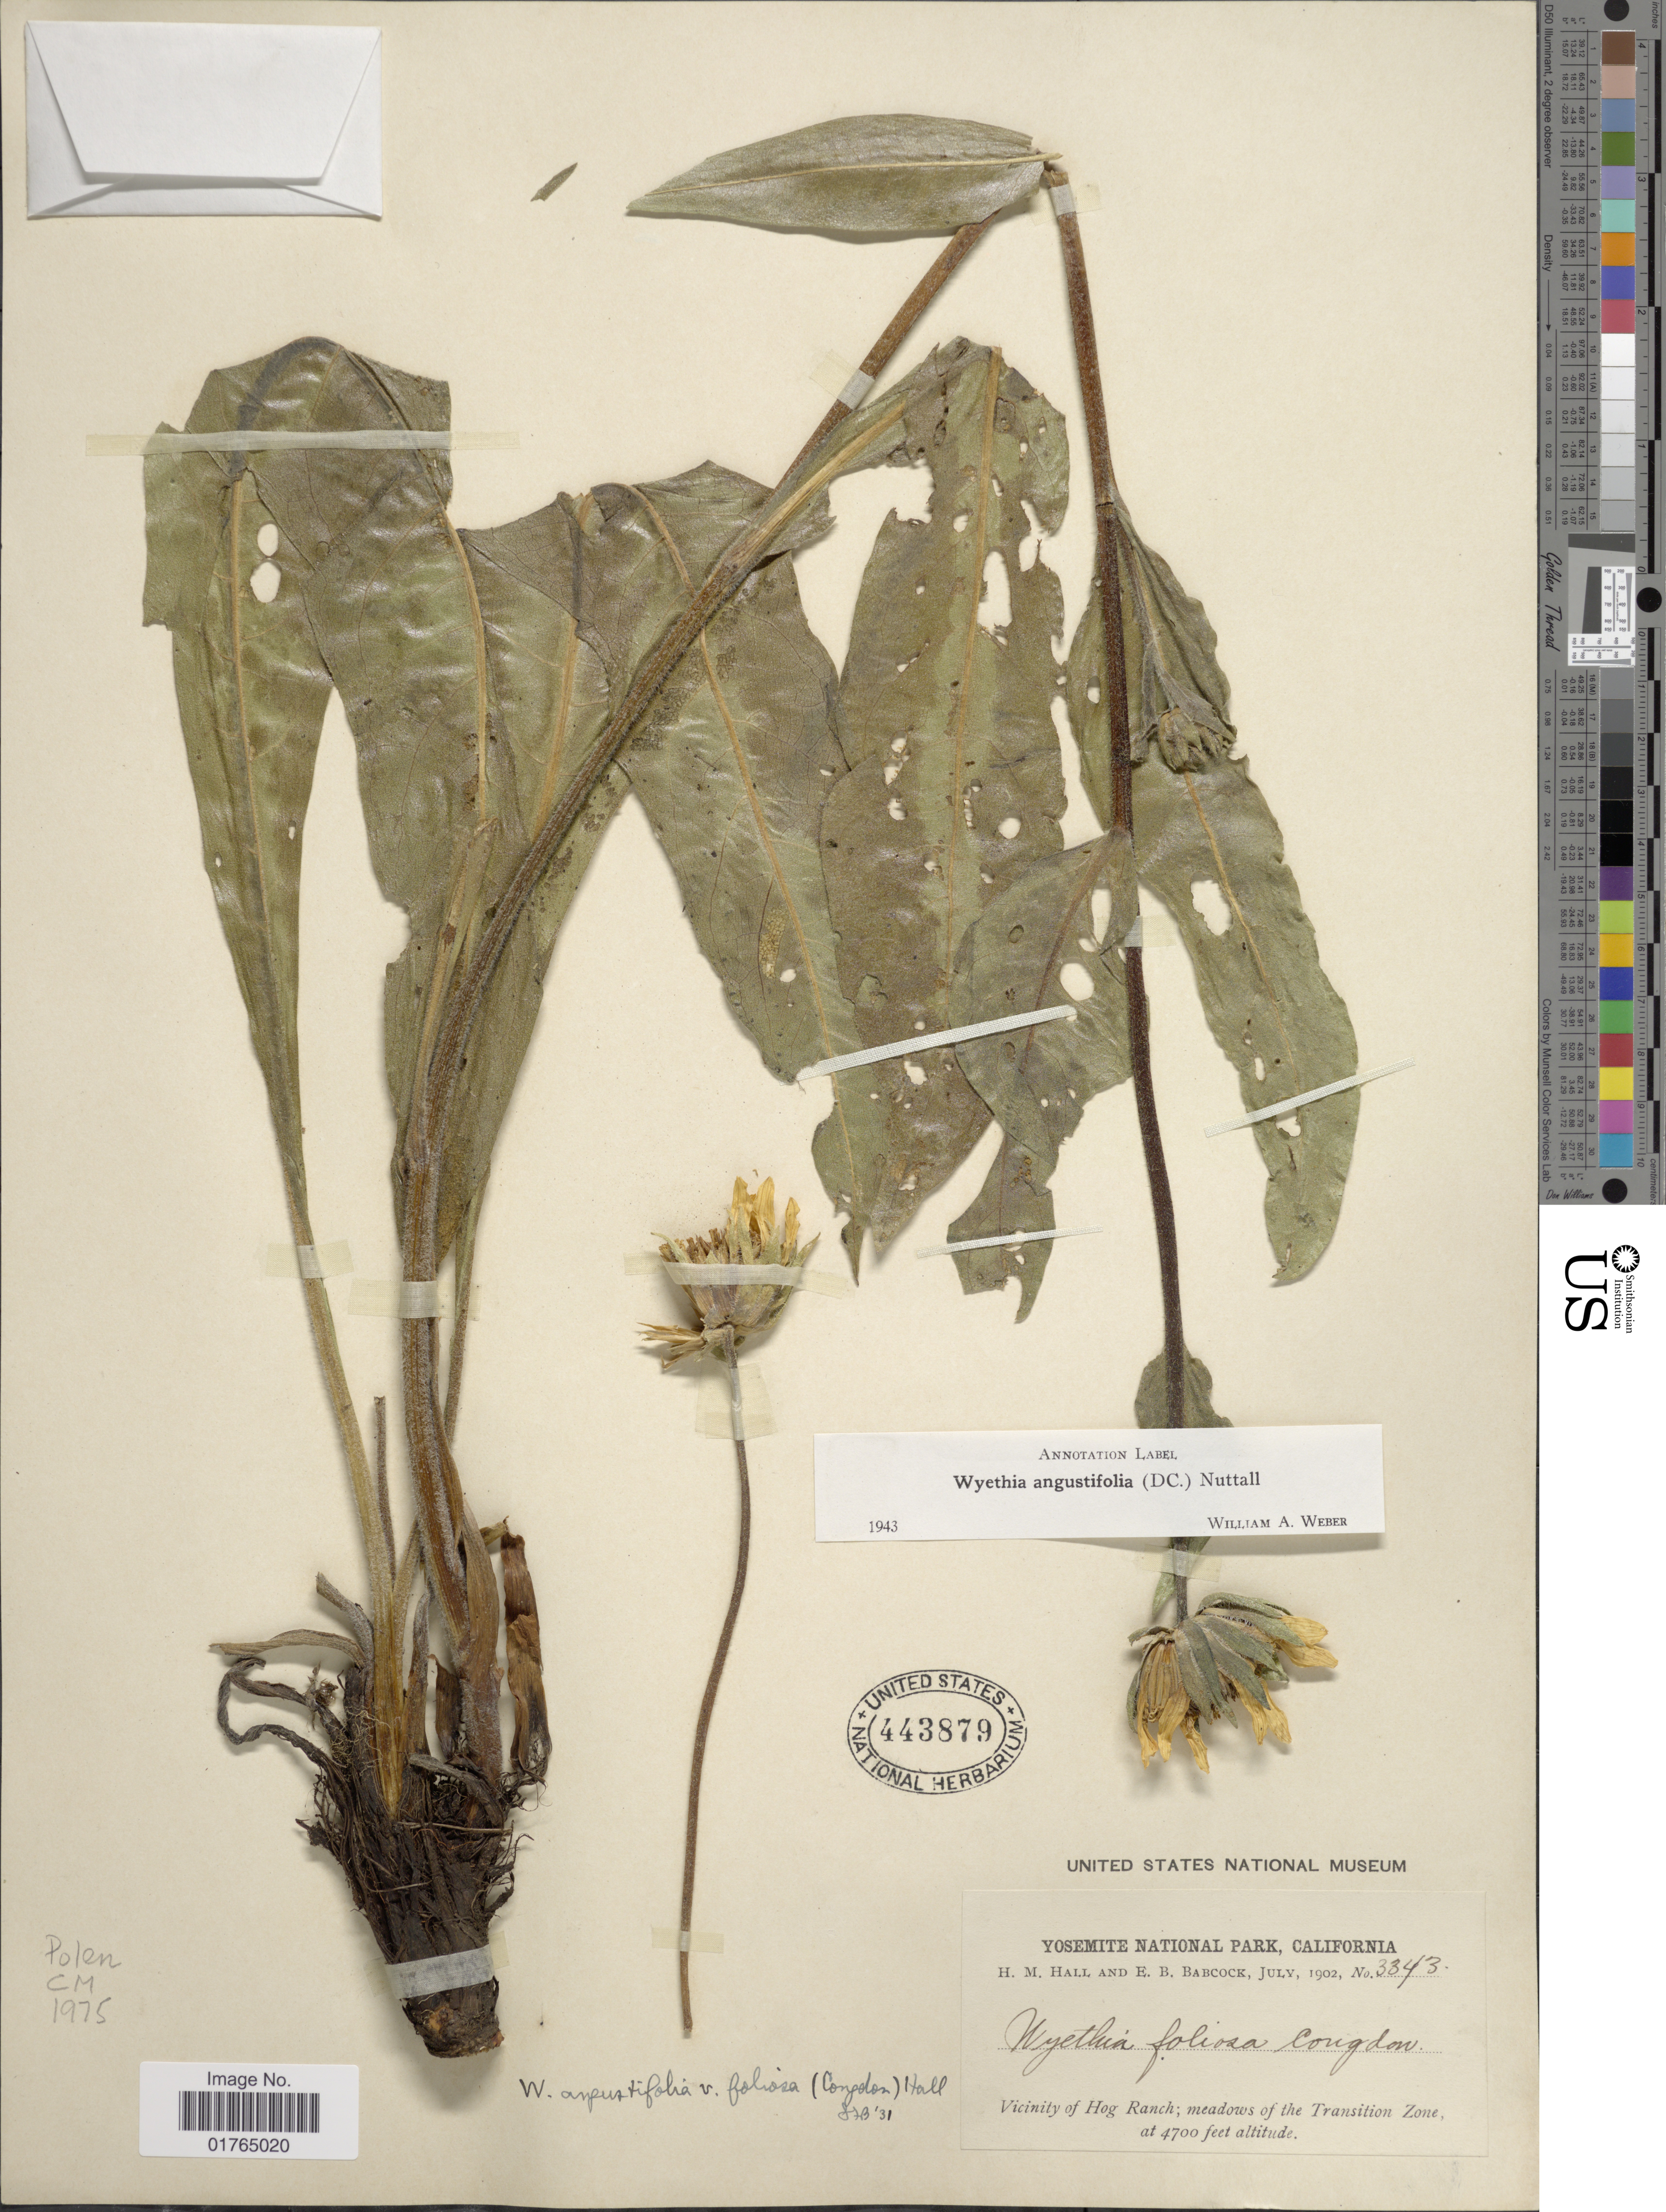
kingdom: Plantae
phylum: Tracheophyta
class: Magnoliopsida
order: Asterales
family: Asteraceae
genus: Wyethia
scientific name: Wyethia angustifolia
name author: (DC.) Nutt.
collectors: H. M. Hall & E. B. Babcock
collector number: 3343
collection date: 1902-07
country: United States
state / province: California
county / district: Mariposa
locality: Yosemite National Park, Vicinity of Hog Ranch, meadows of the Transition Zone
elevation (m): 1433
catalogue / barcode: US 443879